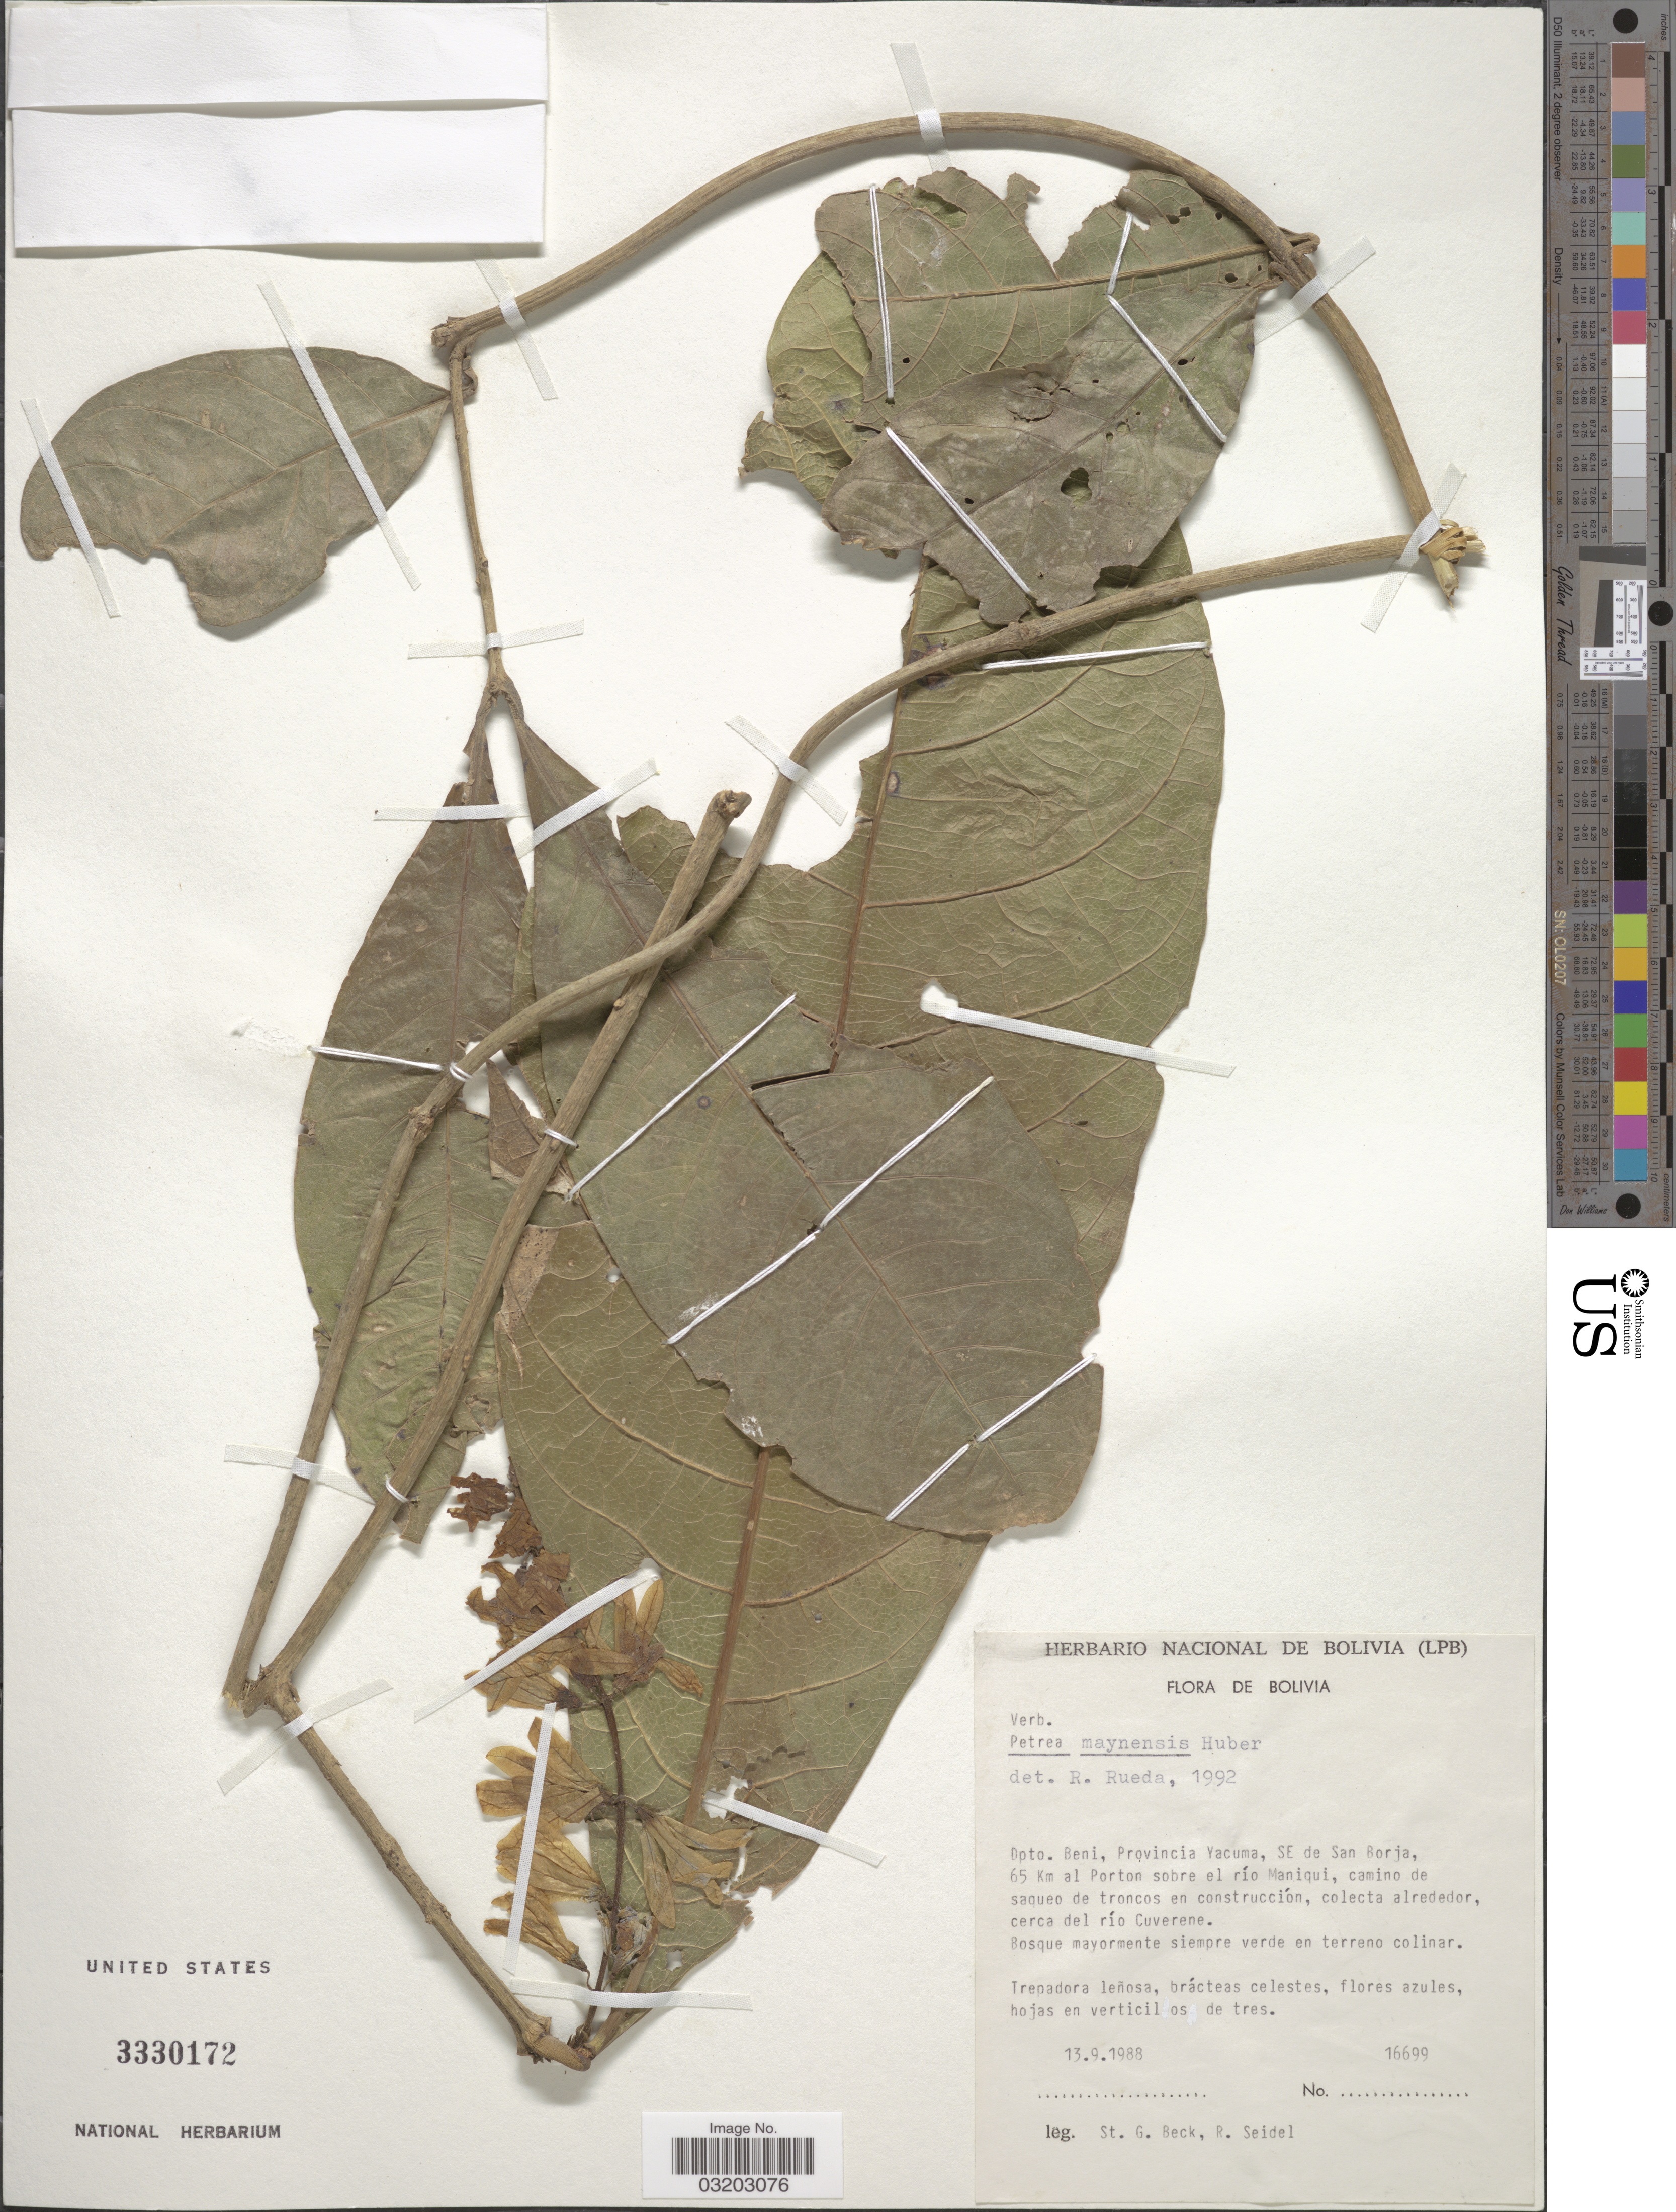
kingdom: Plantae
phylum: Tracheophyta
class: Magnoliopsida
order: Lamiales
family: Verbenaceae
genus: Petrea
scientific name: Petrea maynensis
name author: Huber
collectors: S. G. Beck & R. Seidel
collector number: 16699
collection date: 1988-09-13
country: Bolivia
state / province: Beni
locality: Dpto. Beni, Provincia Yacuma, SE de San Borja, 65 Km al Porton sobre el río Maniqui, camino de saqueo de troncos en construcción, colecta alrededor, cerca del río Cuverene.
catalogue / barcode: US 3330172